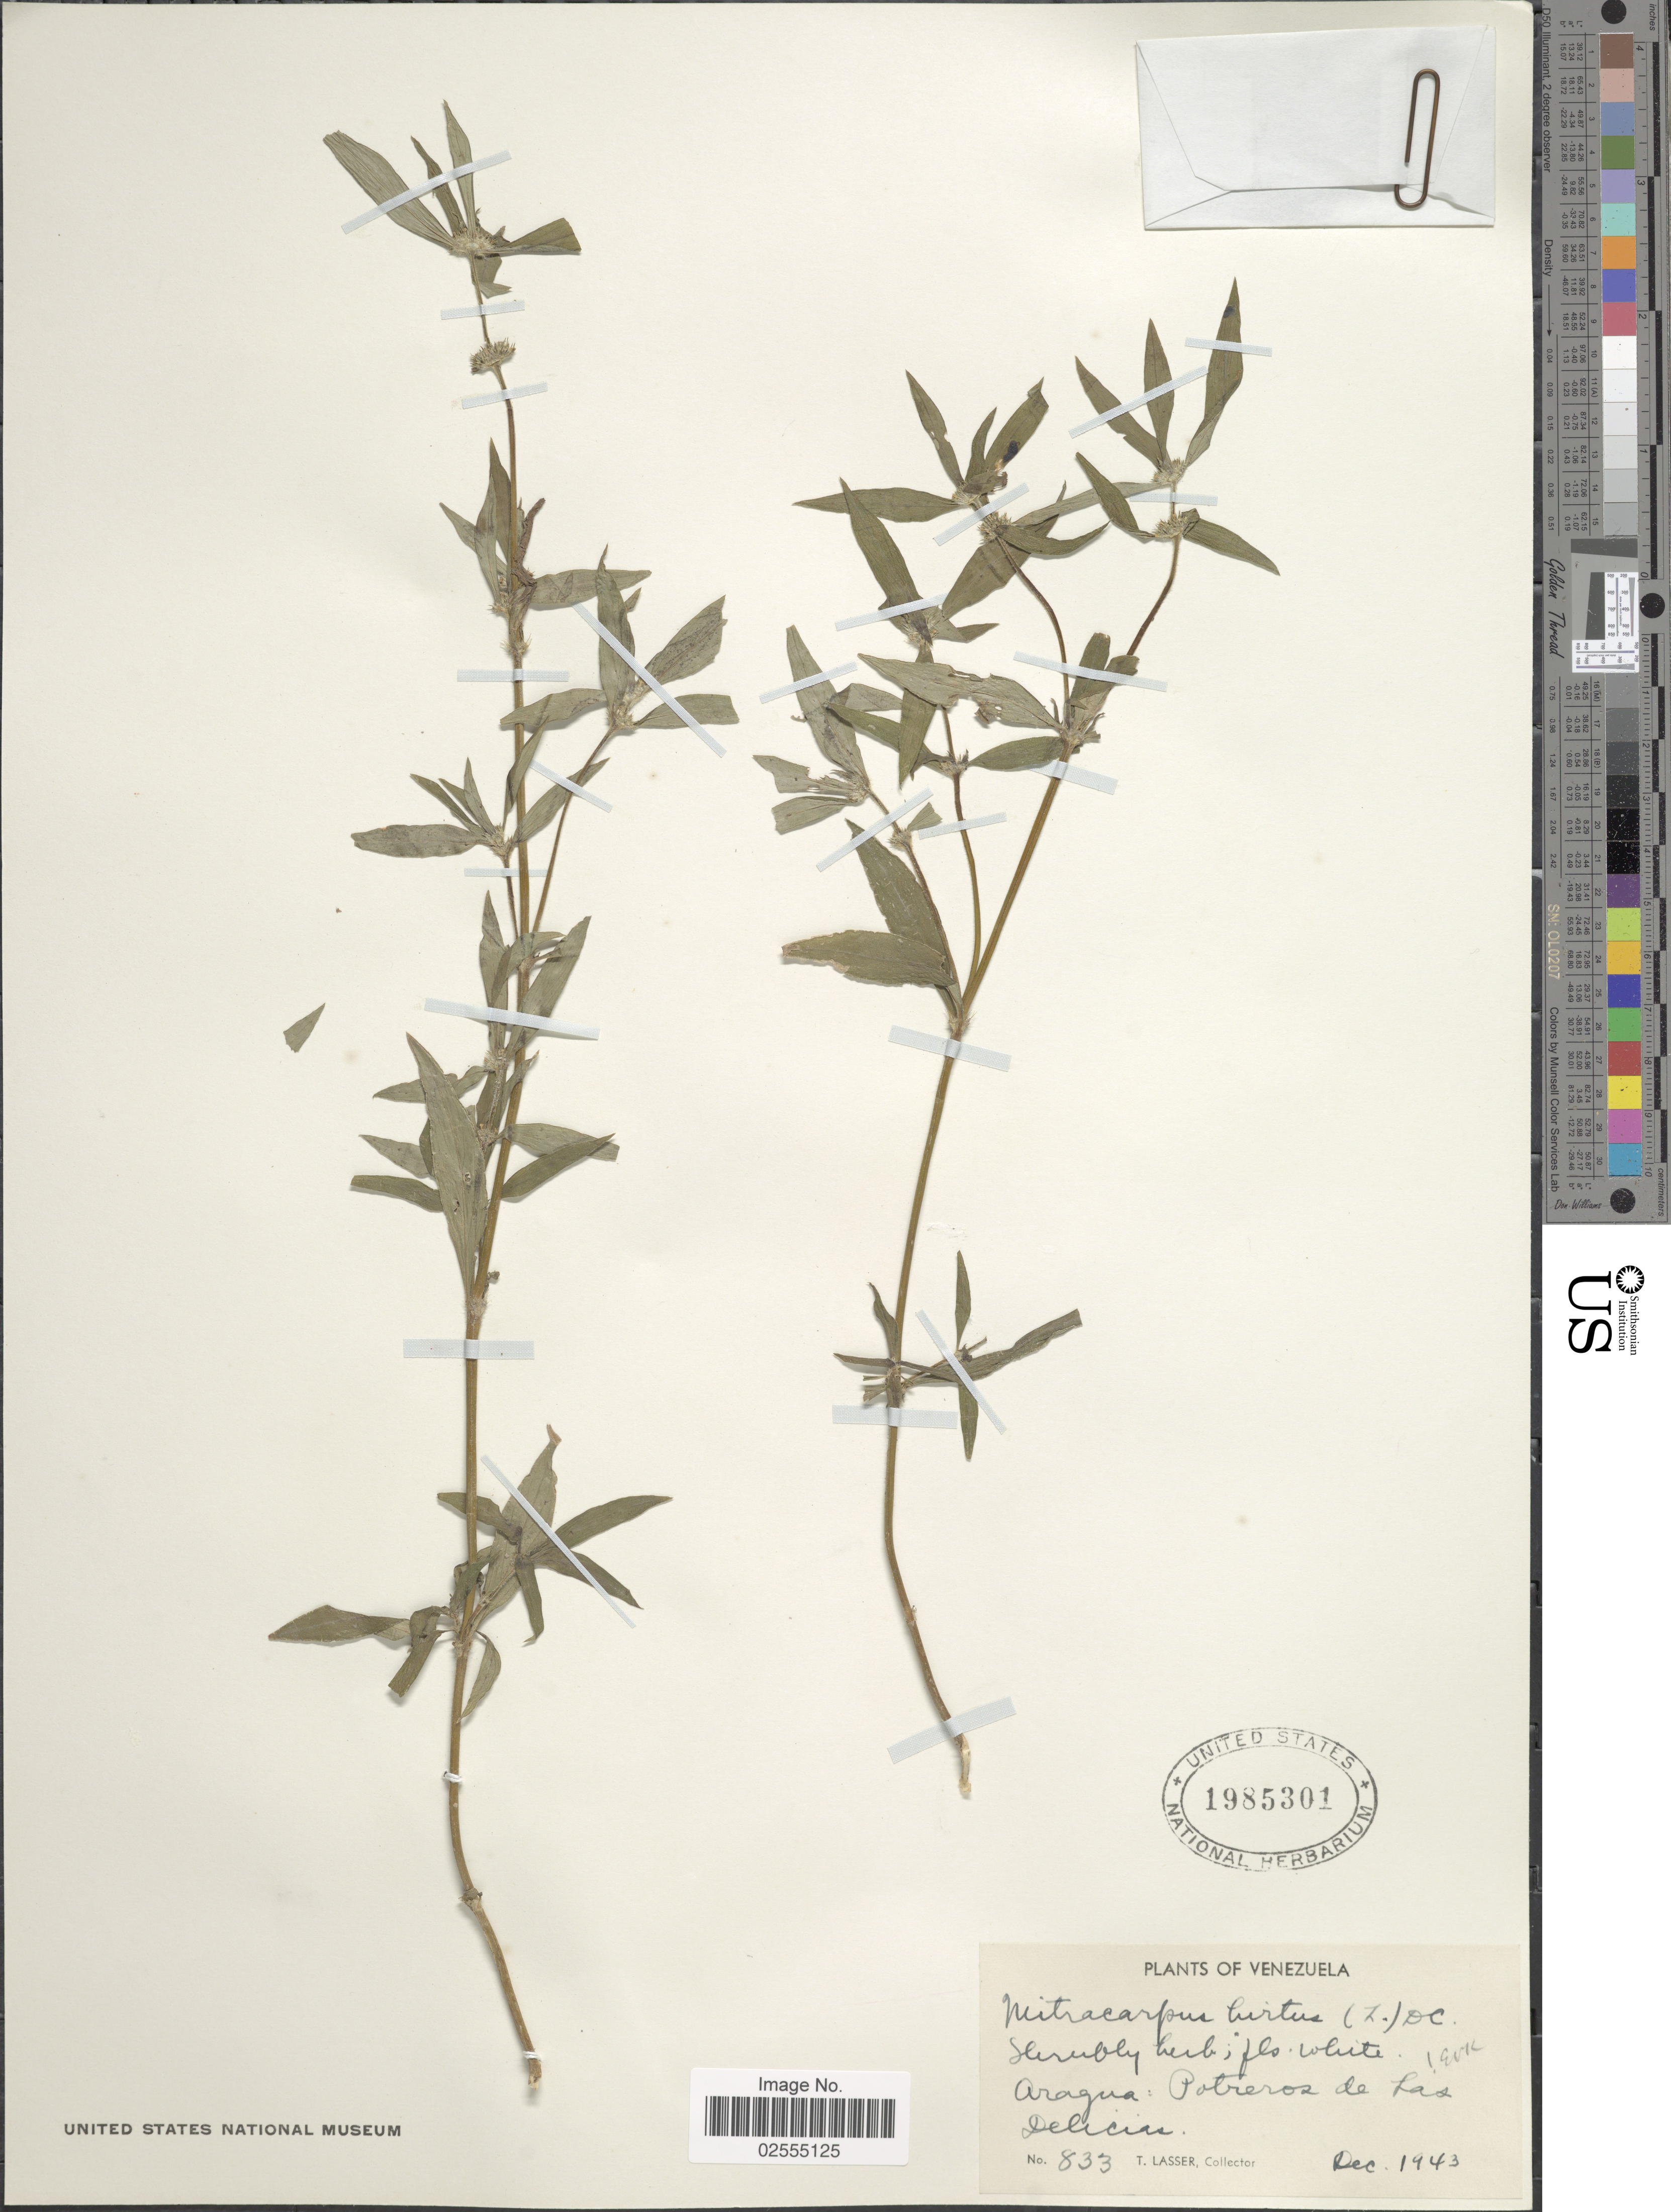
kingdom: Plantae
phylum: Tracheophyta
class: Magnoliopsida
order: Gentianales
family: Rubiaceae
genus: Mitracarpus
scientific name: Mitracarpus hirtus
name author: (L.) DC.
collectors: T. Lasser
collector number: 833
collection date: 1943-12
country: Venezuela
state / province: Aragua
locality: Arargua: Potreros de Las Delicias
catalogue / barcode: US 1985301